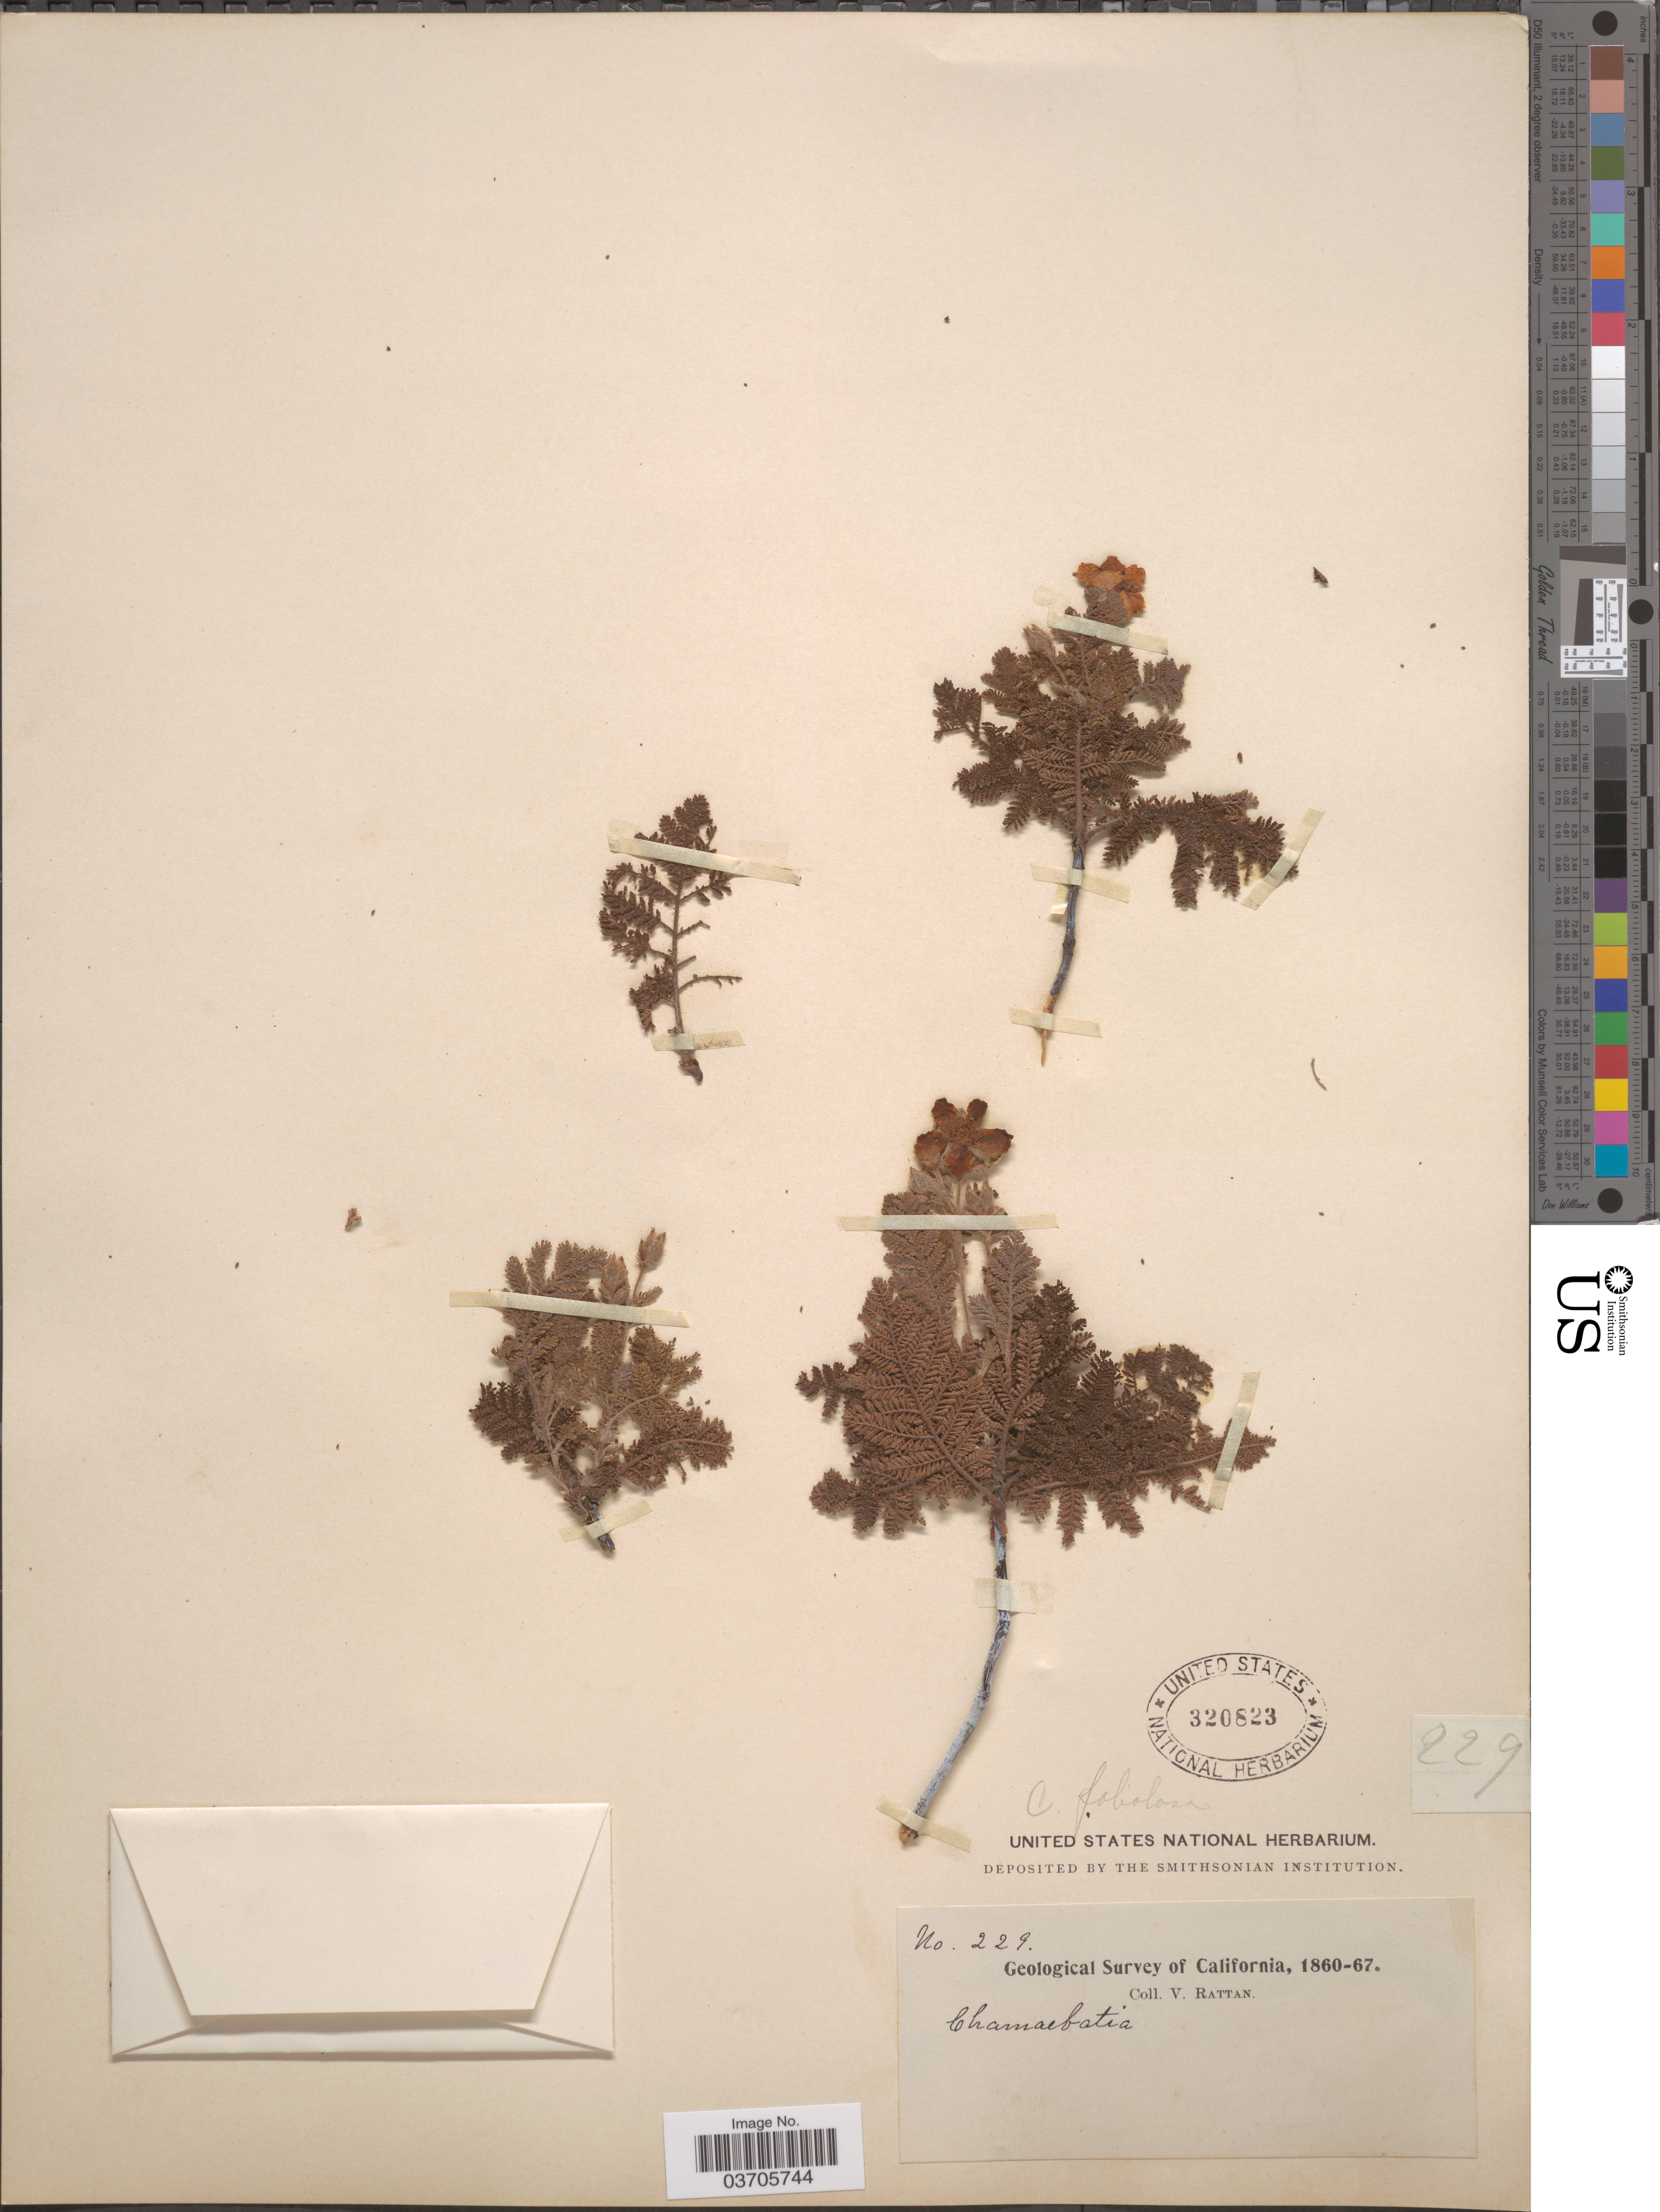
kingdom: Plantae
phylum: Tracheophyta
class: Magnoliopsida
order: Rosales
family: Rosaceae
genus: Chamaebatia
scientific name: Chamaebatia foliolosa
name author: Benth.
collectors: V. Rattan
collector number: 229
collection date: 1860/1867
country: United States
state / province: California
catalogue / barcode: US 320823